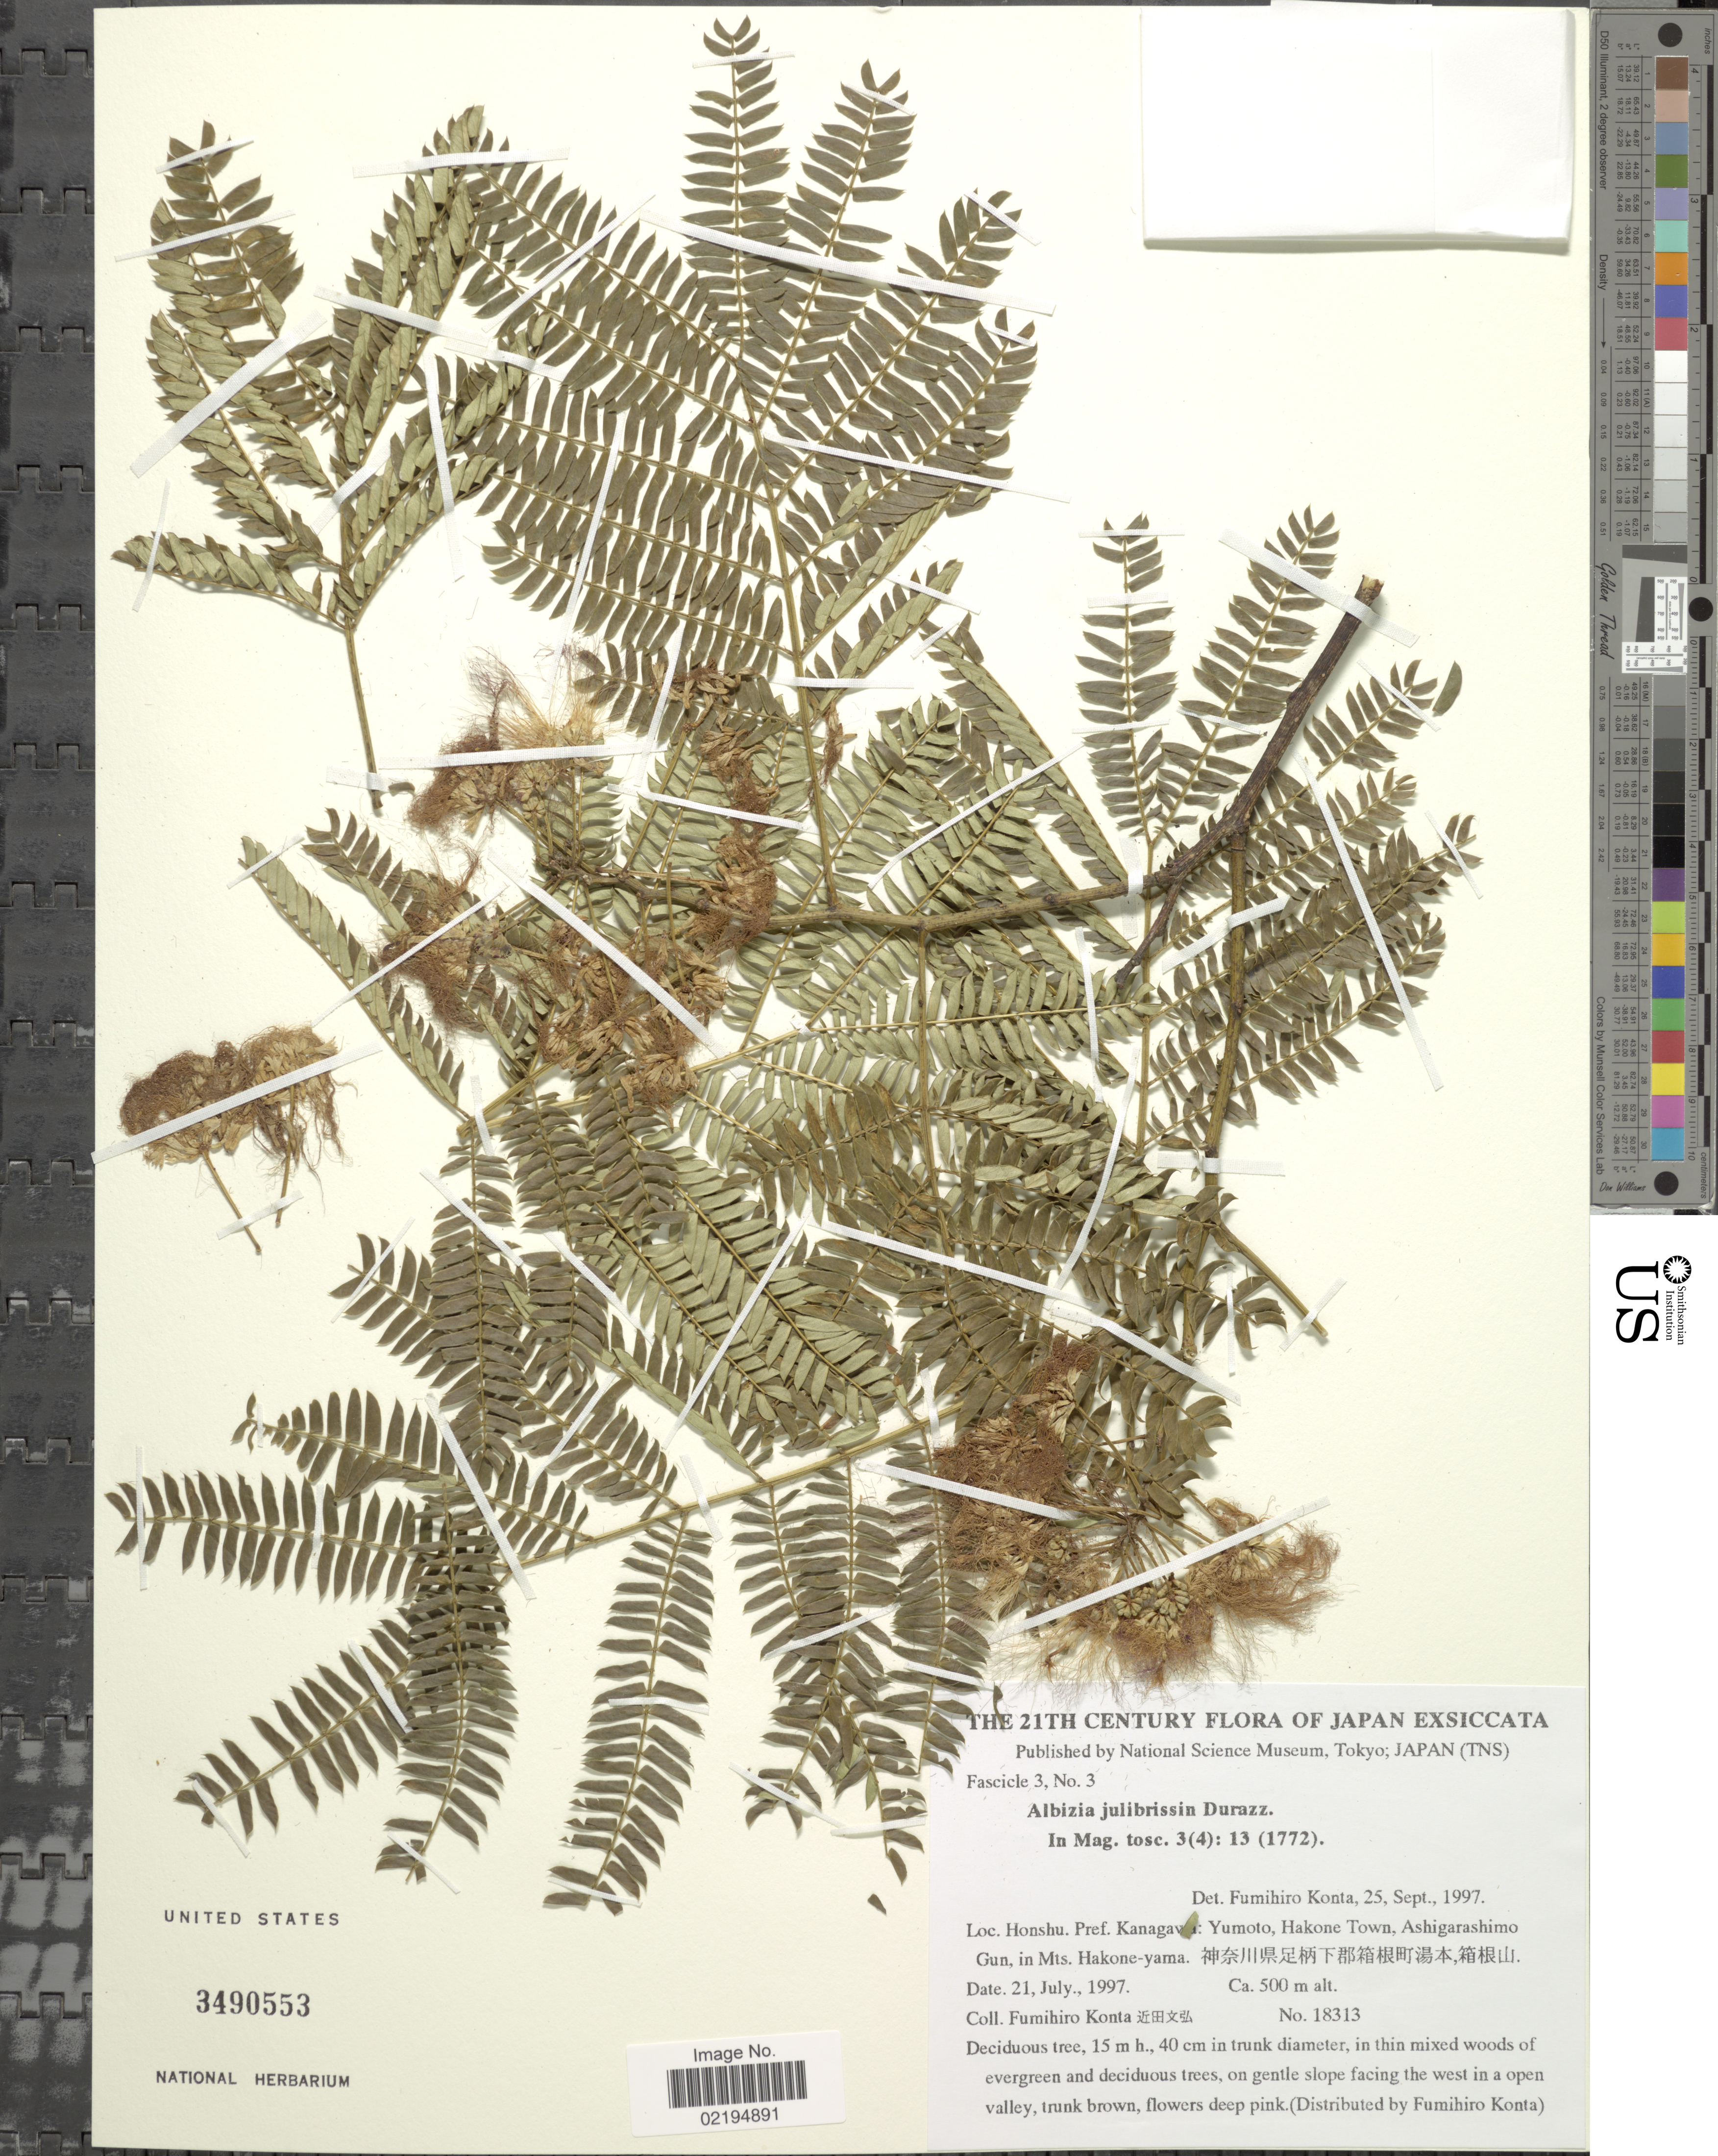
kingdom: Plantae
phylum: Tracheophyta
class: Magnoliopsida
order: Fabales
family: Fabaceae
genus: Albizia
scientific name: Albizia julibrissin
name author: Durazz.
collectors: F. Konta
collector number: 18313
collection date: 1997-07-21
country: Japan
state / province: Kanagawa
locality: Honshu, Pref. Kanagawa: Yumoto, Hakone Town, Ashigarashimo Gun, in Mts. Hakone-yama.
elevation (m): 500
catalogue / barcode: US 3490553